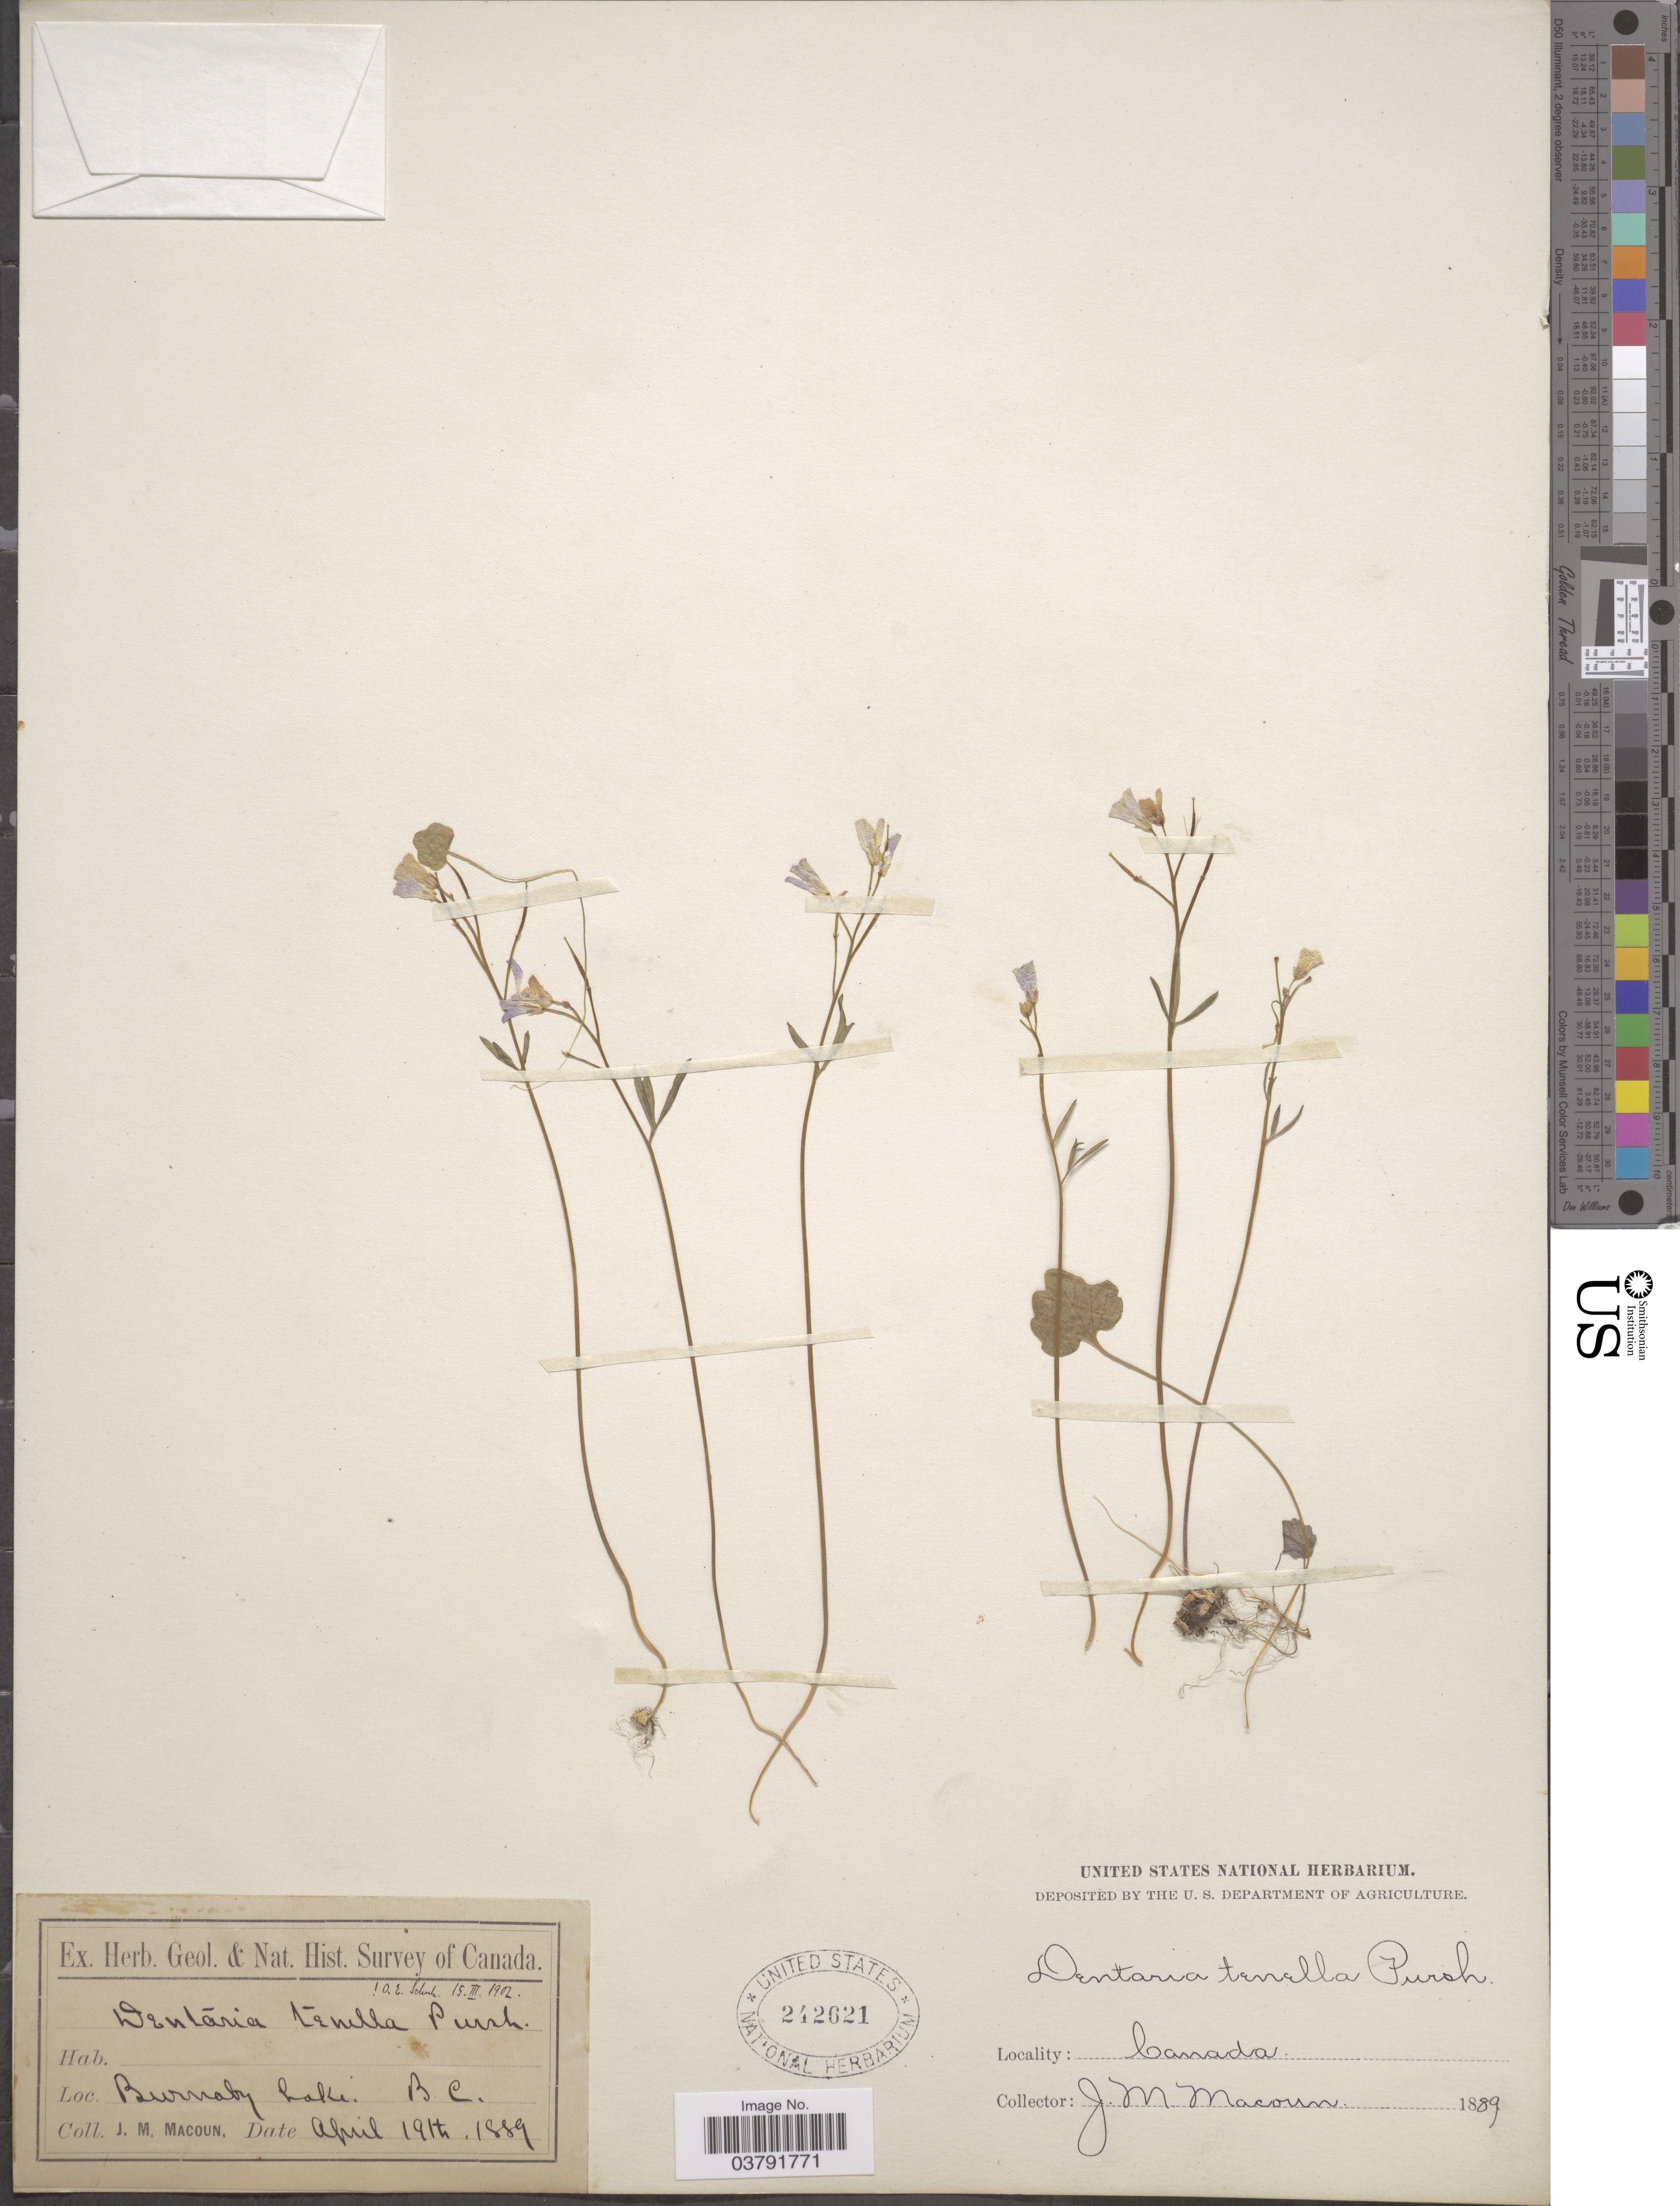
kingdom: Plantae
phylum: Tracheophyta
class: Magnoliopsida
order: Brassicales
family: Brassicaceae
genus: Dentaria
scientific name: Dentaria tenella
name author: Pursh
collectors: J. M. Macoun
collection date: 1889-04-19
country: Canada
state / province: British Columbia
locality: Burnaby Lake.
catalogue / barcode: US 242621